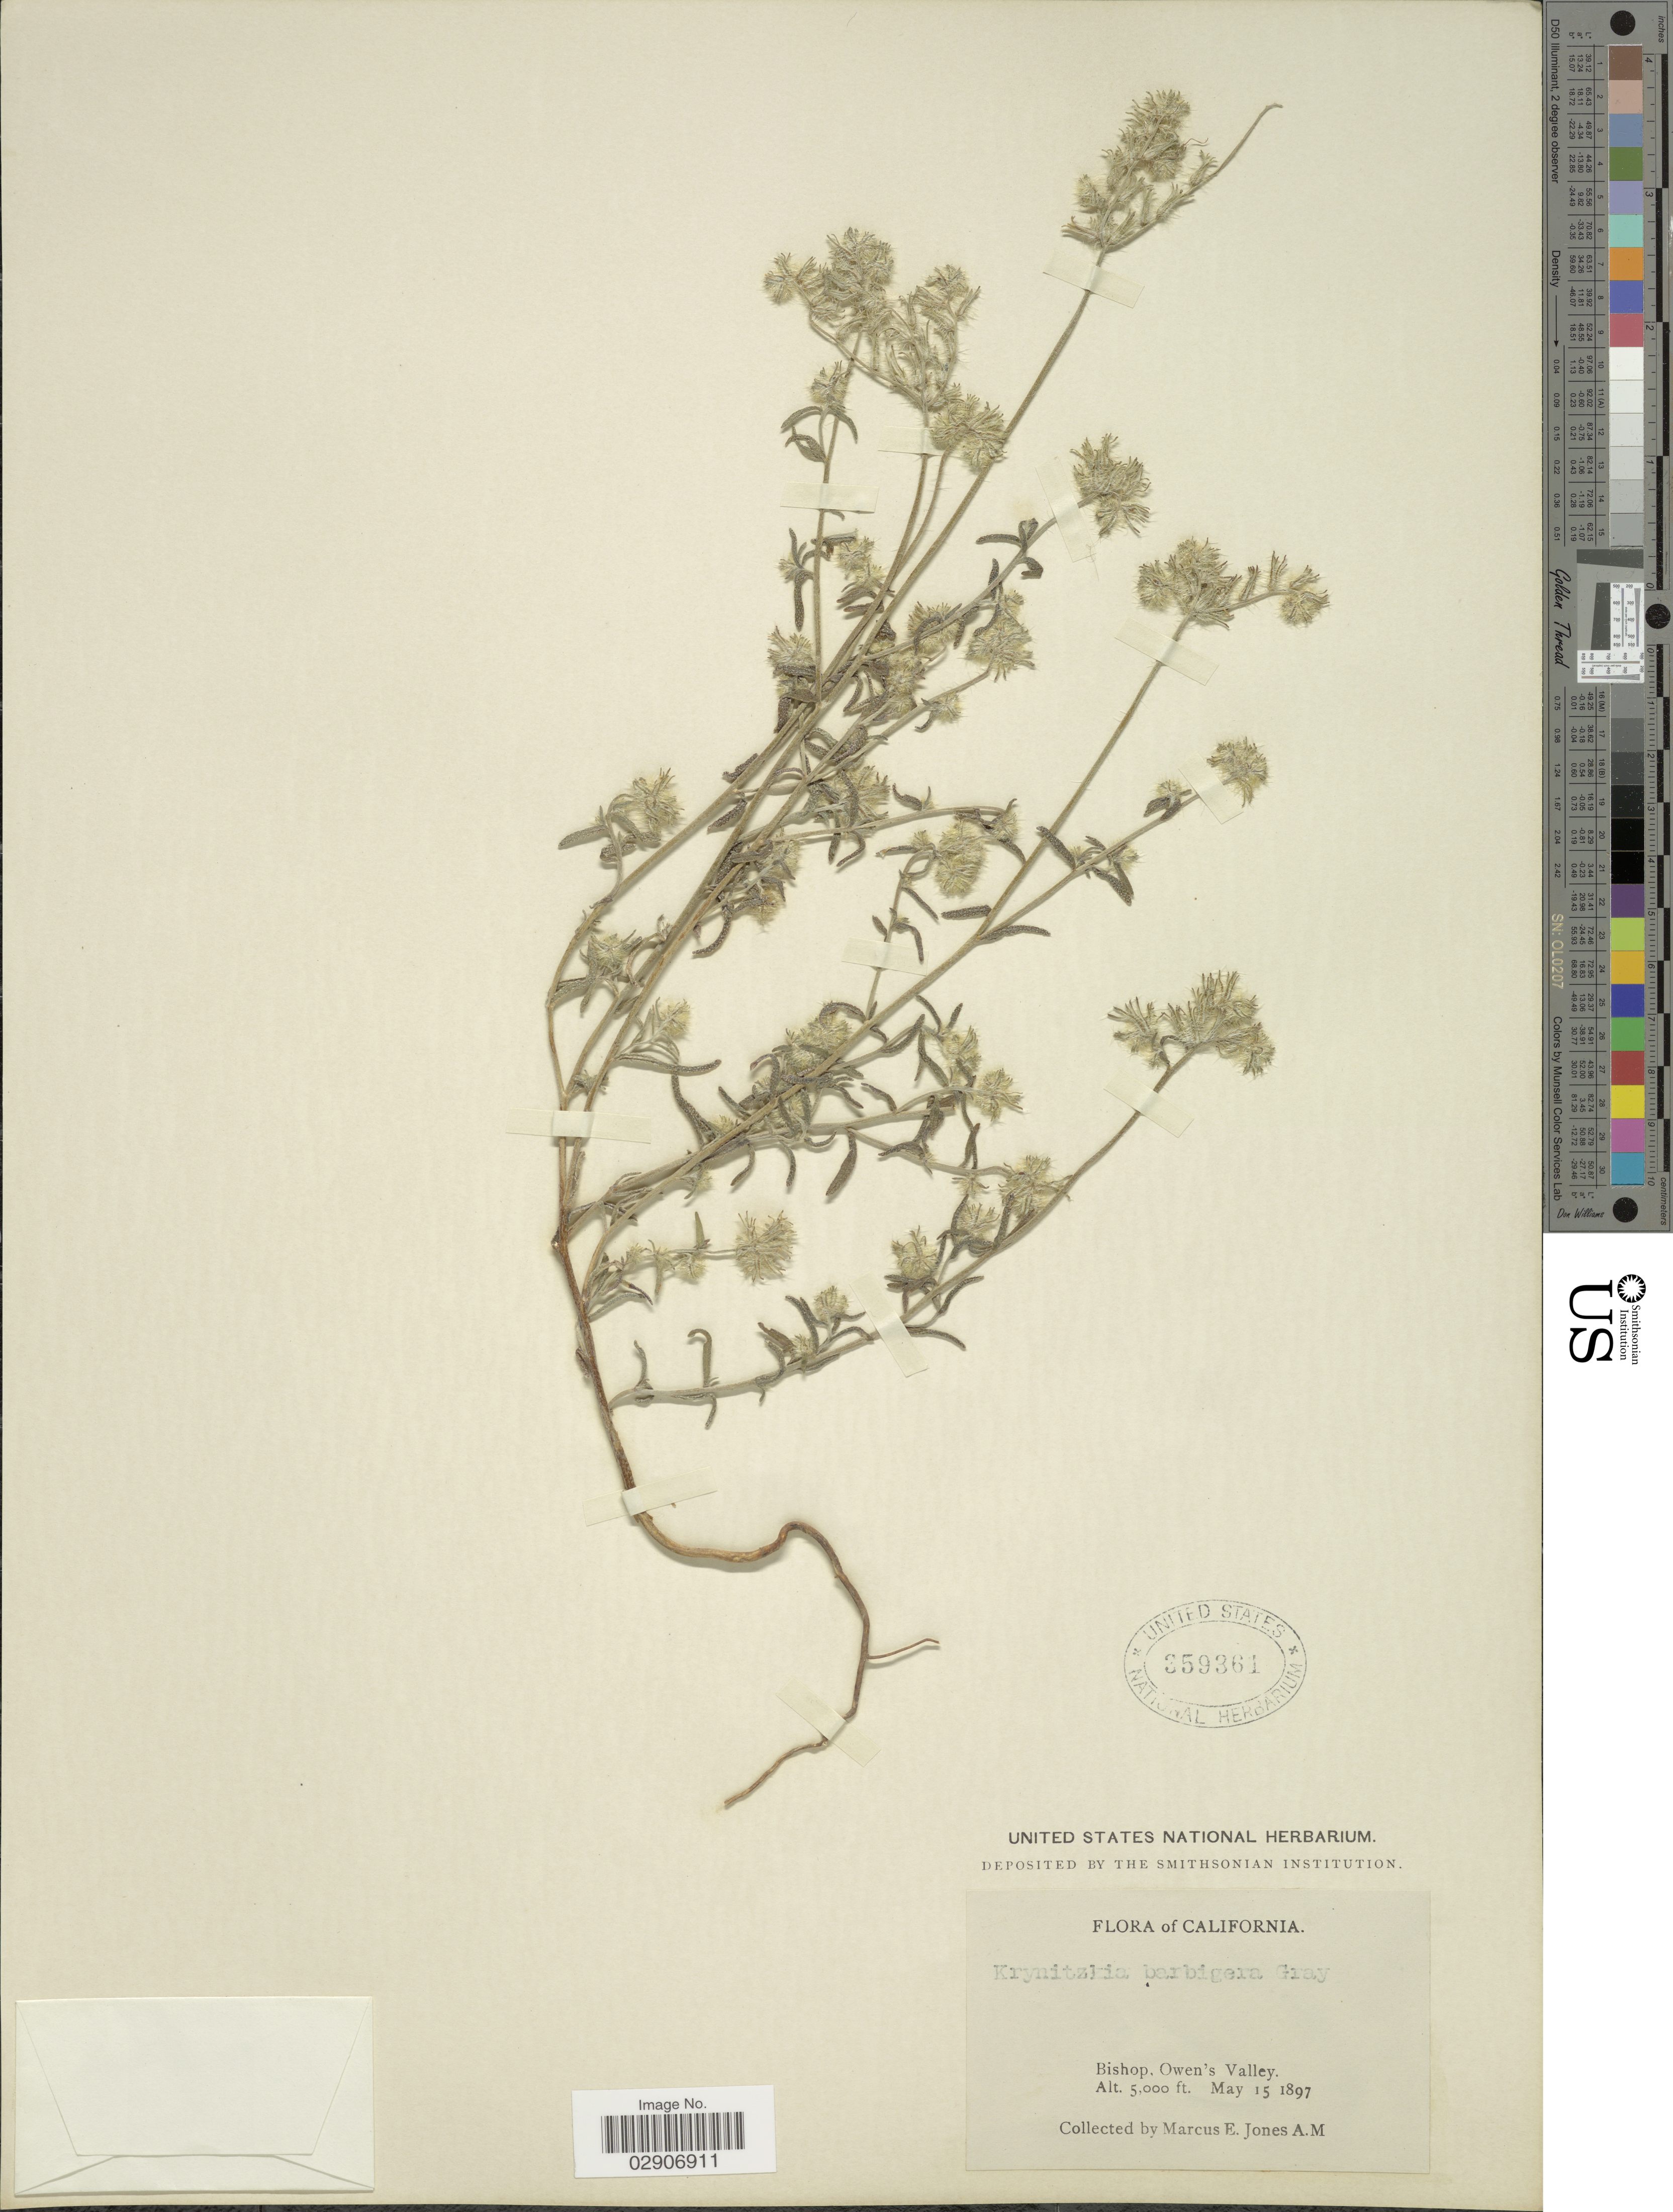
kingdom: Plantae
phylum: Tracheophyta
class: Magnoliopsida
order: Boraginales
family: Boraginaceae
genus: Cryptantha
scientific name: Cryptantha barbigera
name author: (A. Gray) Greene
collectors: M. E. Jones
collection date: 1897-05-15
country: United States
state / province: California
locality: Bishop, Owen's Valley.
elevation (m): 1524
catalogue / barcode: US 359361